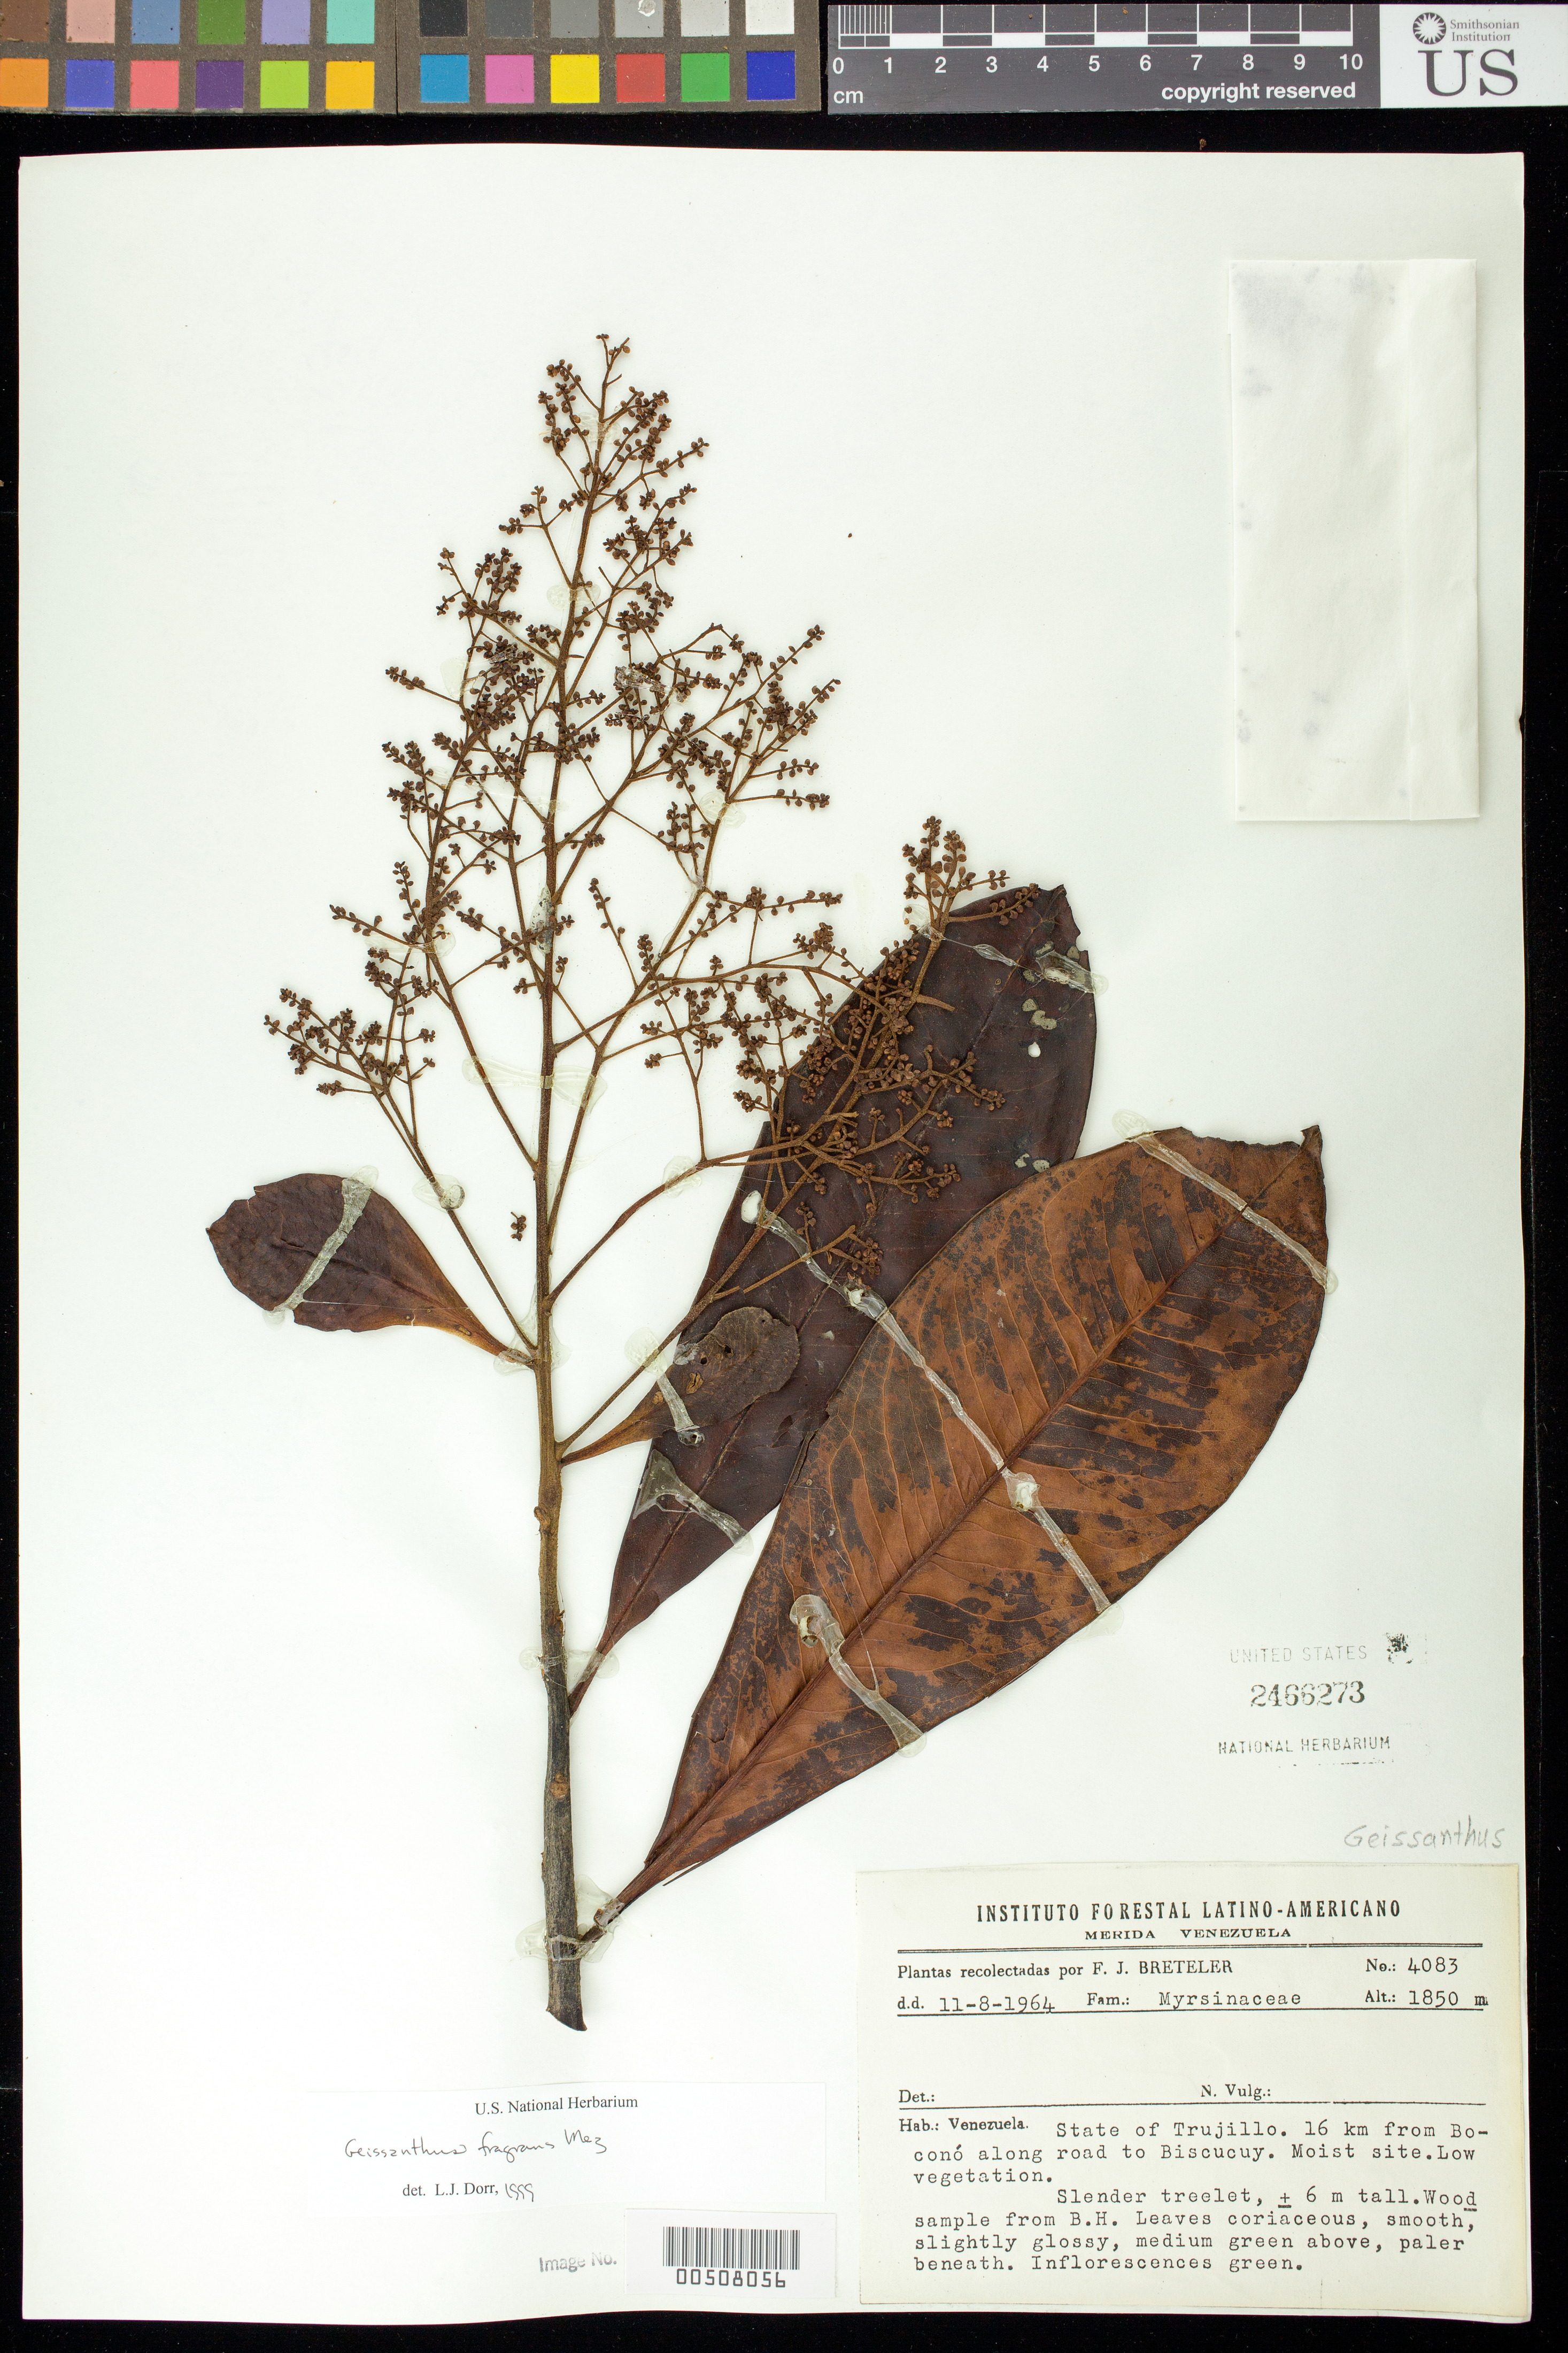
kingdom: Plantae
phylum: Tracheophyta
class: Magnoliopsida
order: Ericales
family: Primulaceae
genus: Geissanthus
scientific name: Geissanthus fragrans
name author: Mez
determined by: Dorr, L. J., (BOT), Smithsonian Institution - National Museum of Natural History (UNITED STATES)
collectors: F. J. Breteler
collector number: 4083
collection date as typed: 11 Aug 1964 or 08 Nov 1964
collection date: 1964-08-11 or 1964-11-08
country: Venezuela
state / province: Trujillo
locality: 16 km from Boconó along road to Biscucuy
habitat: Moist site. Low vegetation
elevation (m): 1850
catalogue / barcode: US 2466273